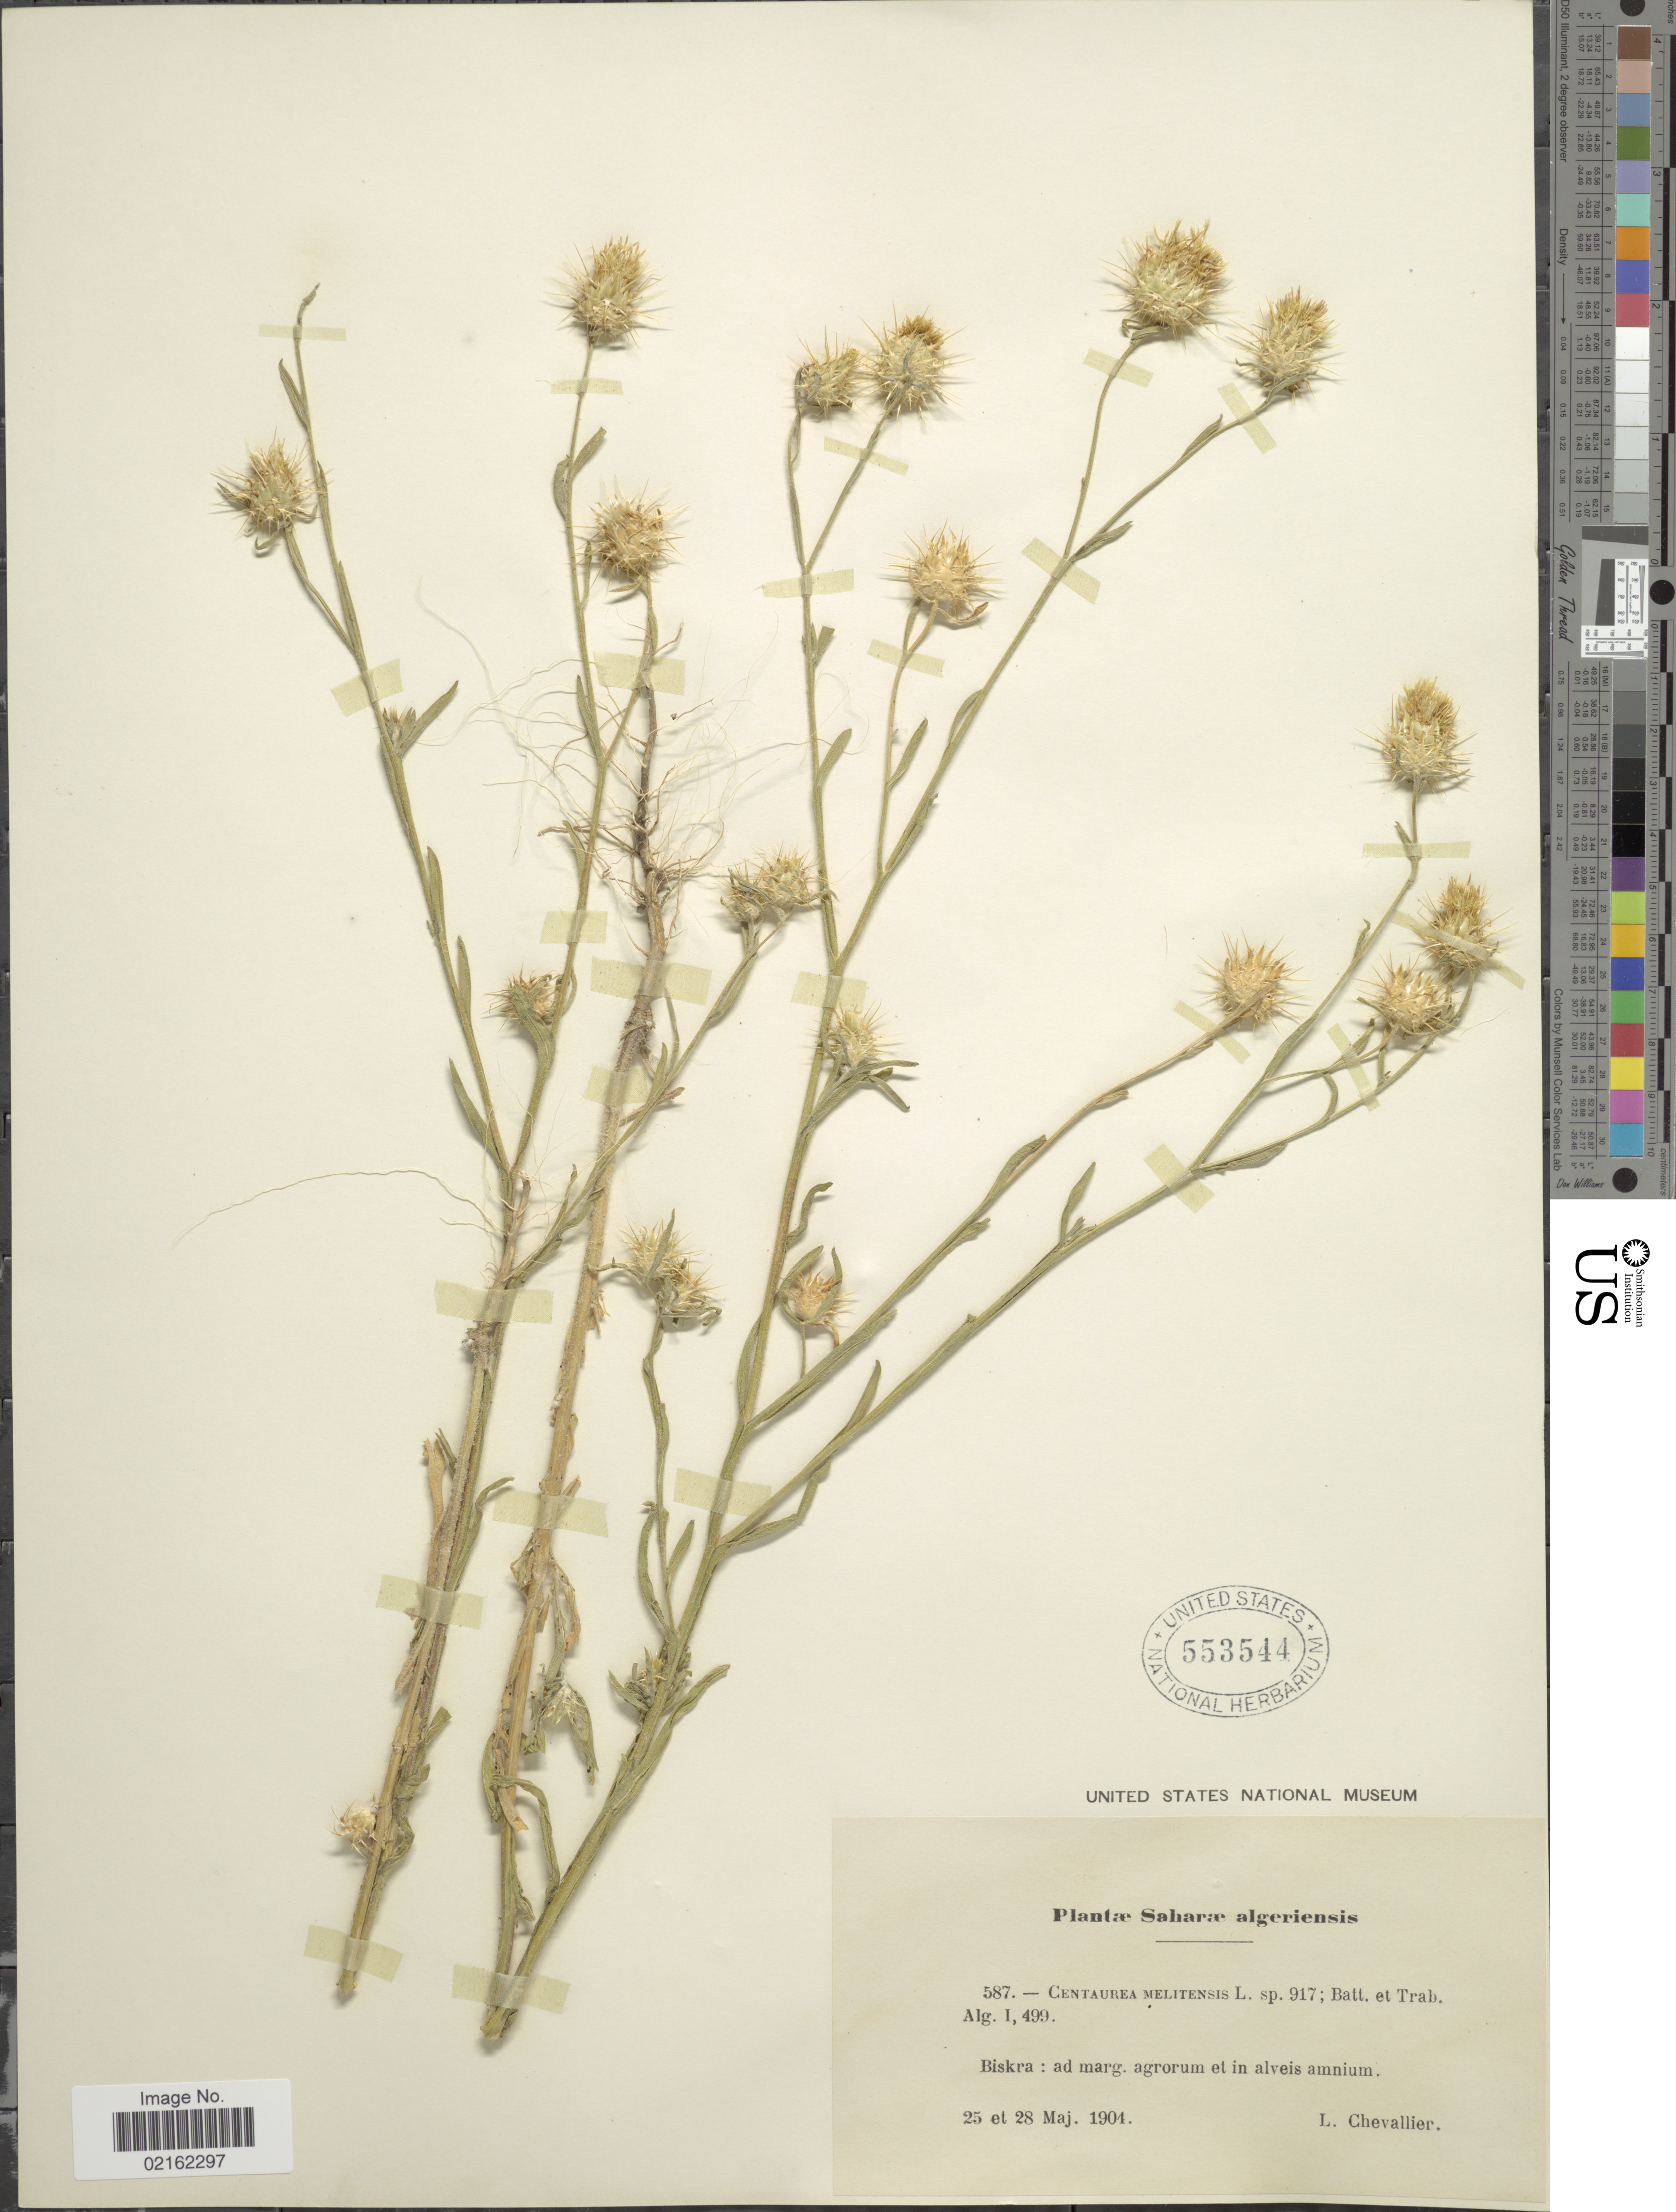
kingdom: Plantae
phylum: Tracheophyta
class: Magnoliopsida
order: Asterales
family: Asteraceae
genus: Centaurea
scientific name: Centaurea melitensis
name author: L.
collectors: L. Chevallier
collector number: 587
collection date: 1904-05-25/1904-05-28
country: Algeria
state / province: Biskra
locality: Saharae algeriensis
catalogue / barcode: US 553544